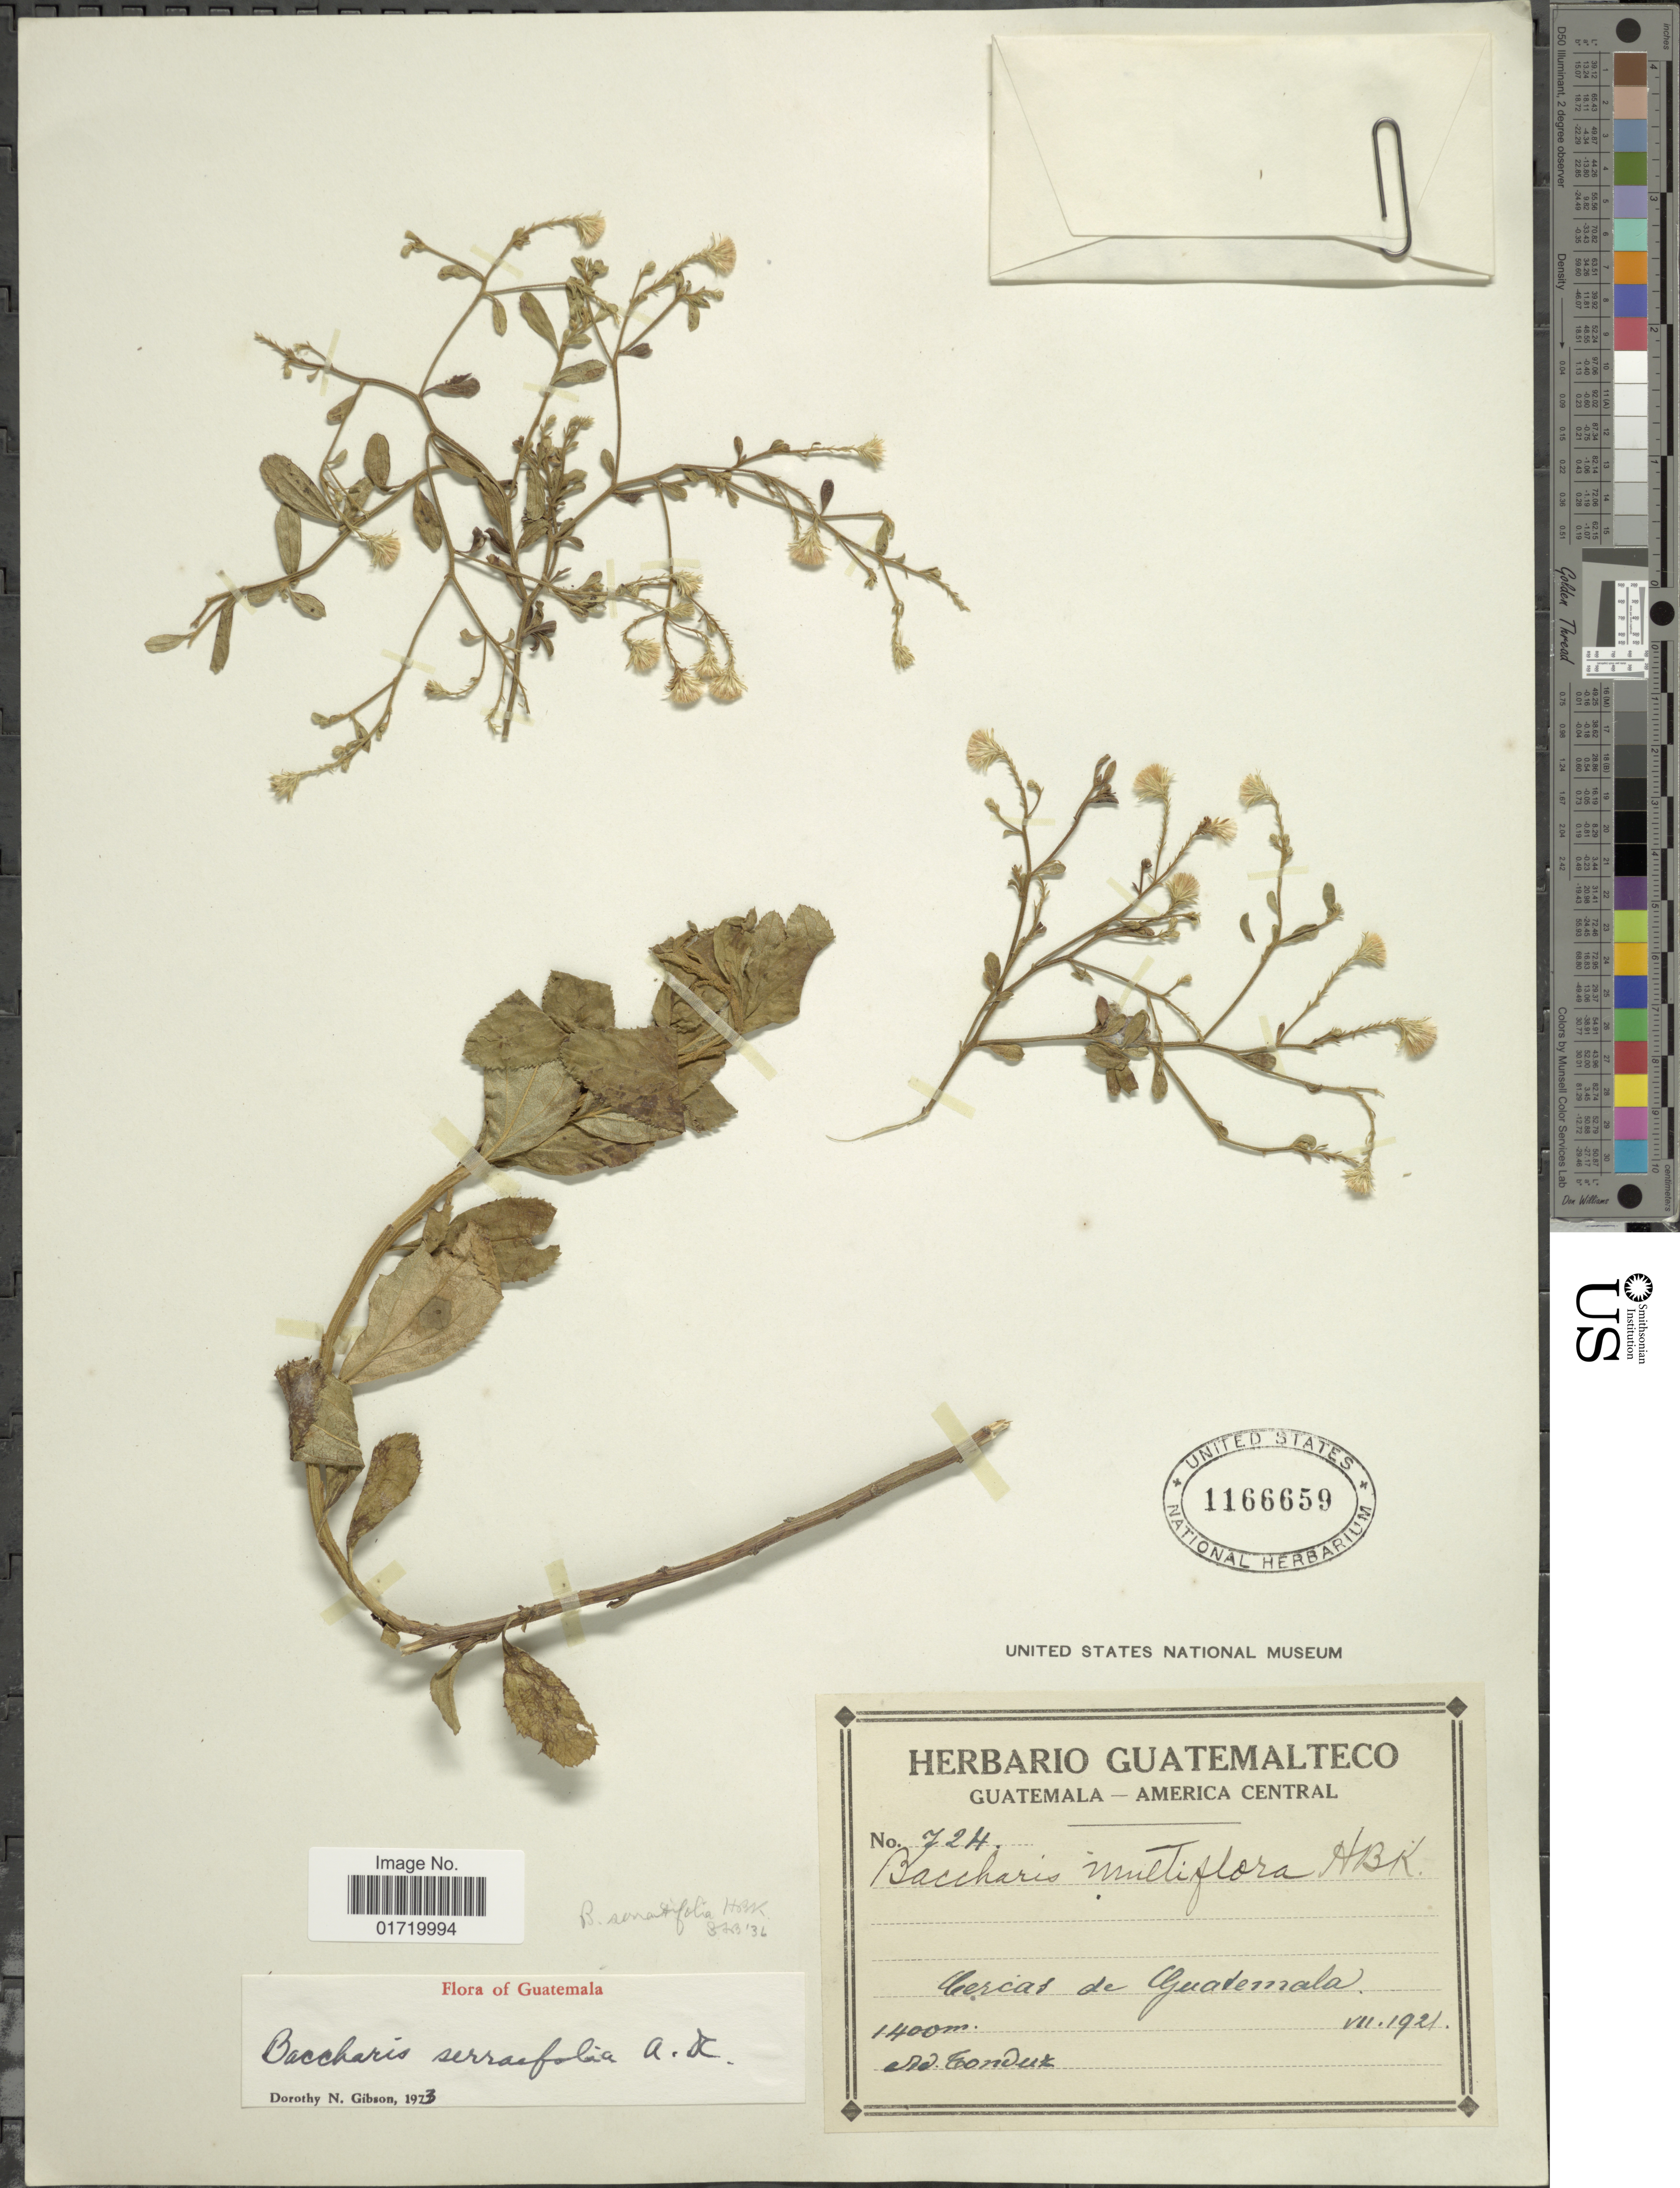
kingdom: Plantae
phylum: Tracheophyta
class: Magnoliopsida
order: Asterales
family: Asteraceae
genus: Baccharis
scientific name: Baccharis serrifolia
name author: DC.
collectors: A. Tonduz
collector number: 724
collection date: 1921-07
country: Guatemala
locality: Cercas de Guatemala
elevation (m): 1400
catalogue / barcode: US 1166659